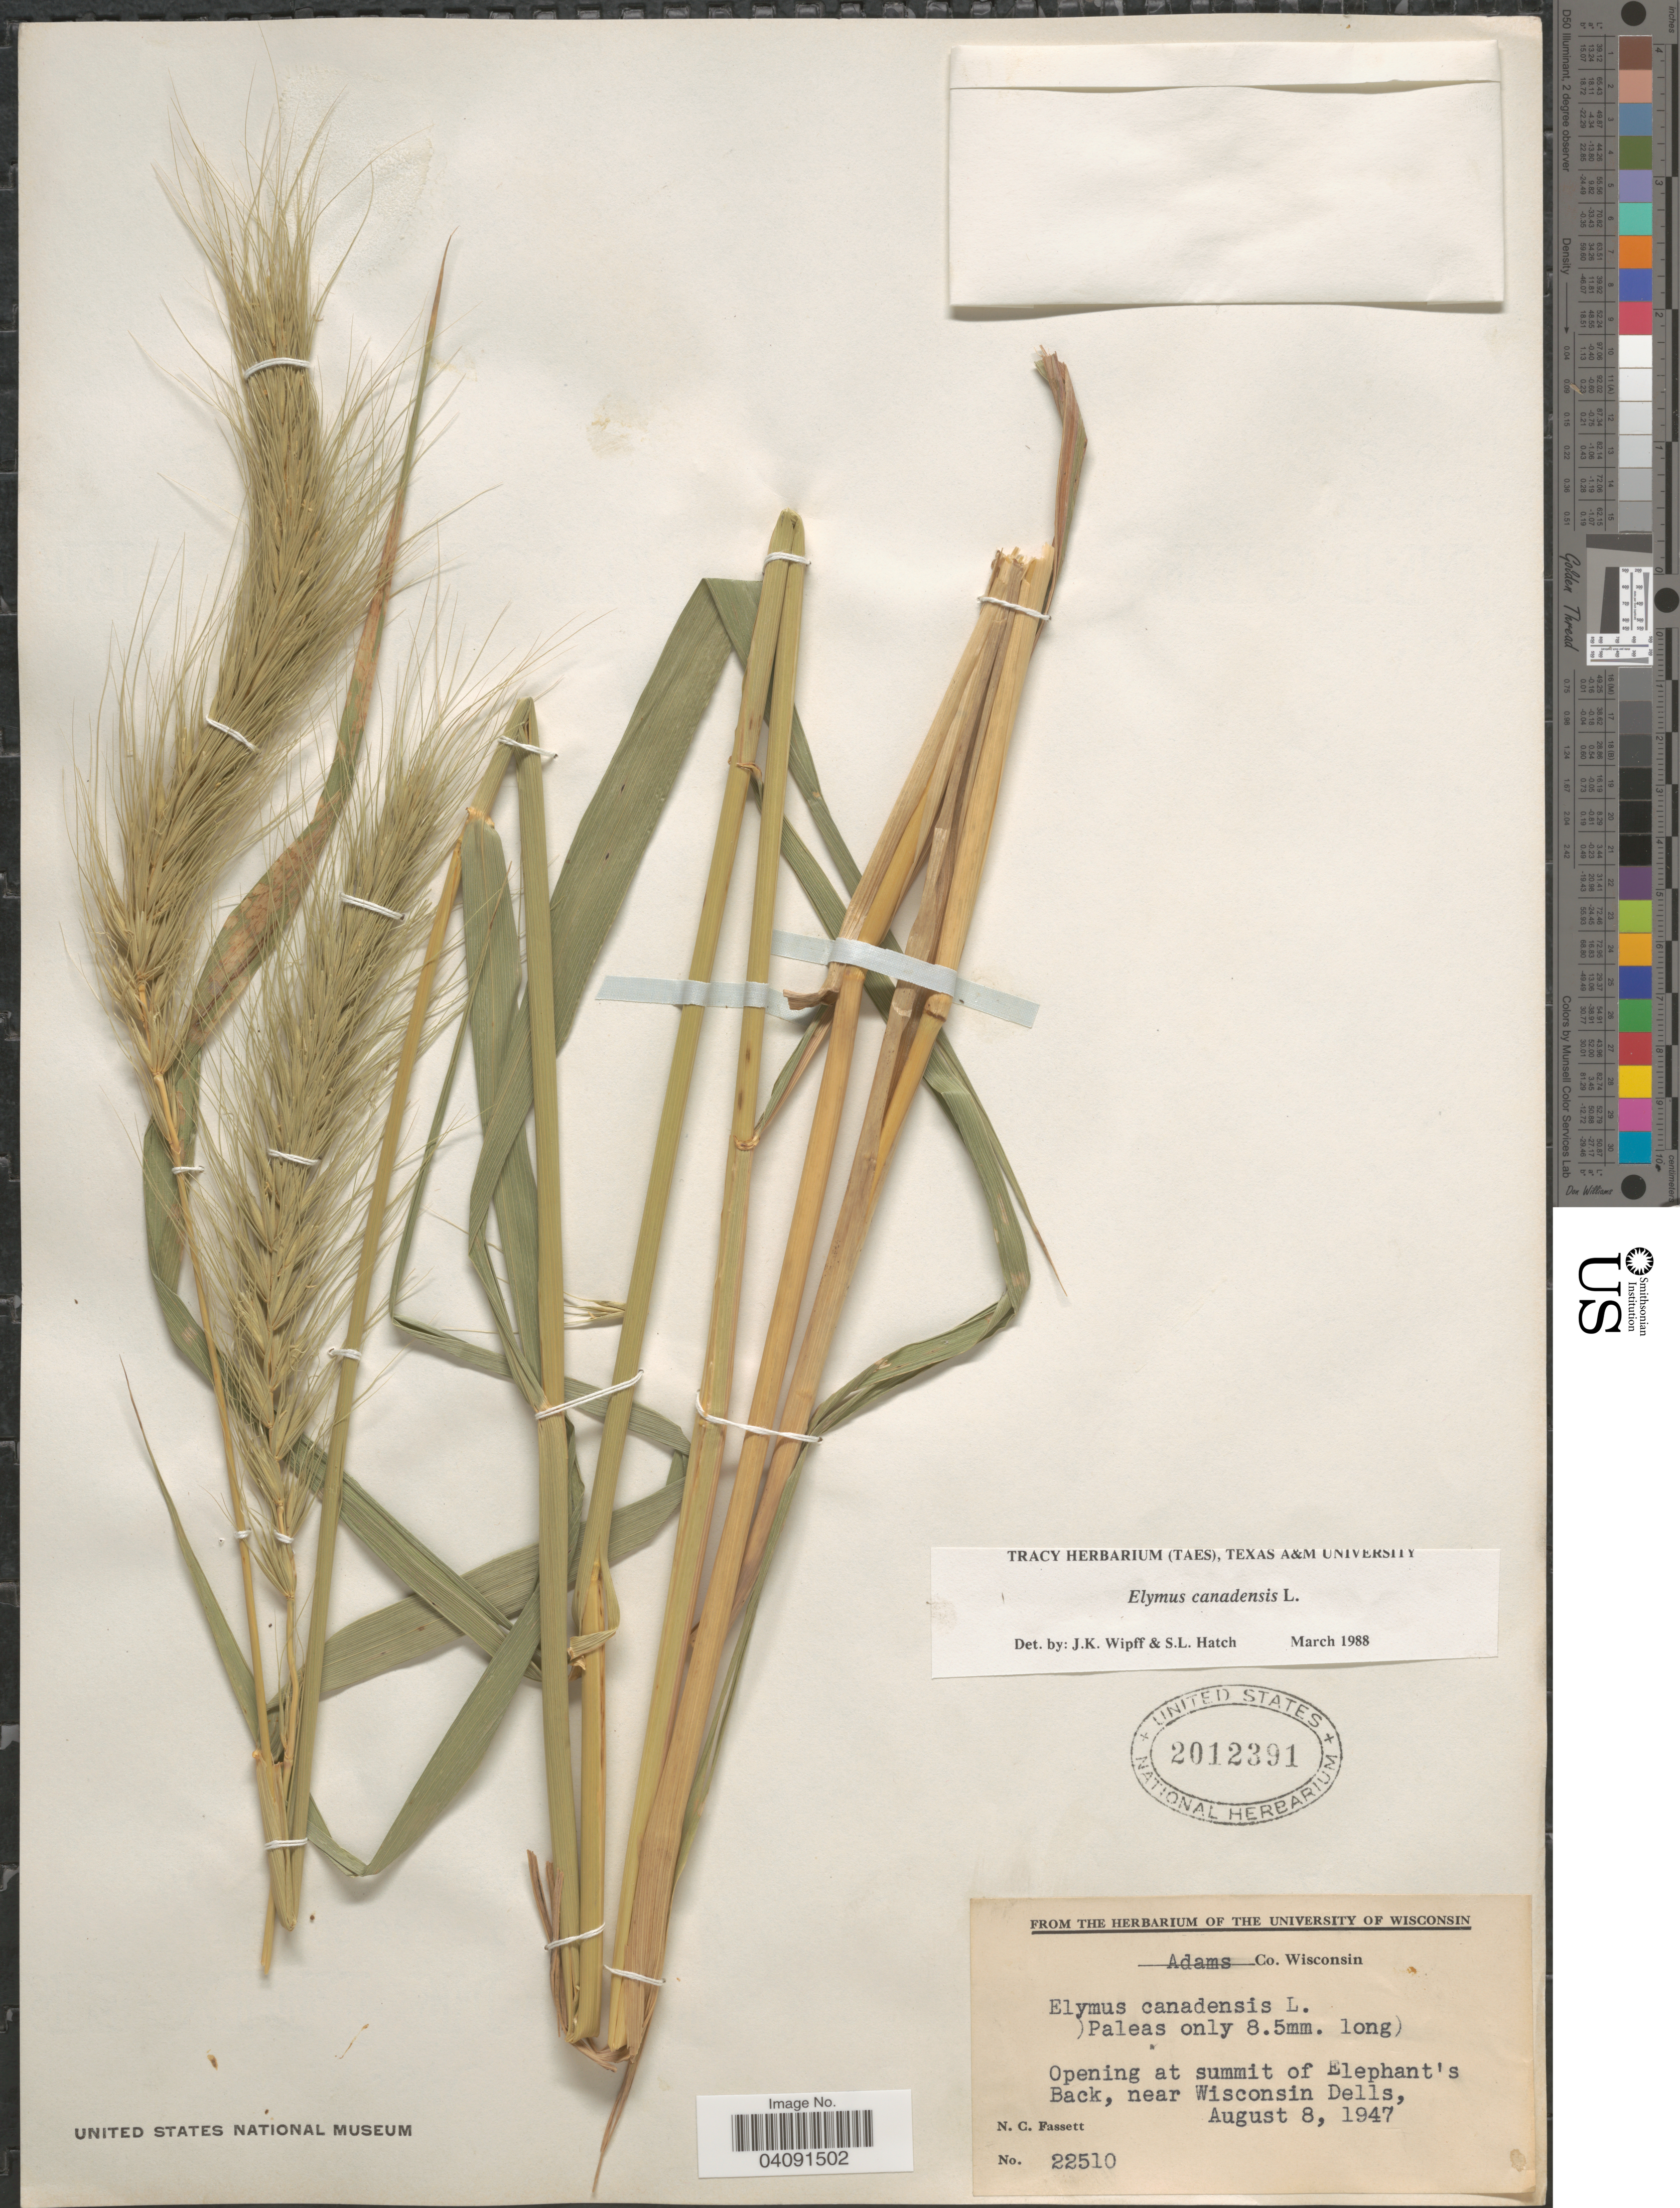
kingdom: Plantae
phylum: Tracheophyta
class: Liliopsida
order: Poales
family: Poaceae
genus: Elymus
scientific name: Elymus canadensis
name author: L.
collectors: N. C. Fassett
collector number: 22510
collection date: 1947-08-08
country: United States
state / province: Wisconsin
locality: Adams Co. Opening at summit of Elephant's Back, near Wisconsin Dells.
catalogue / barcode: US 2012391